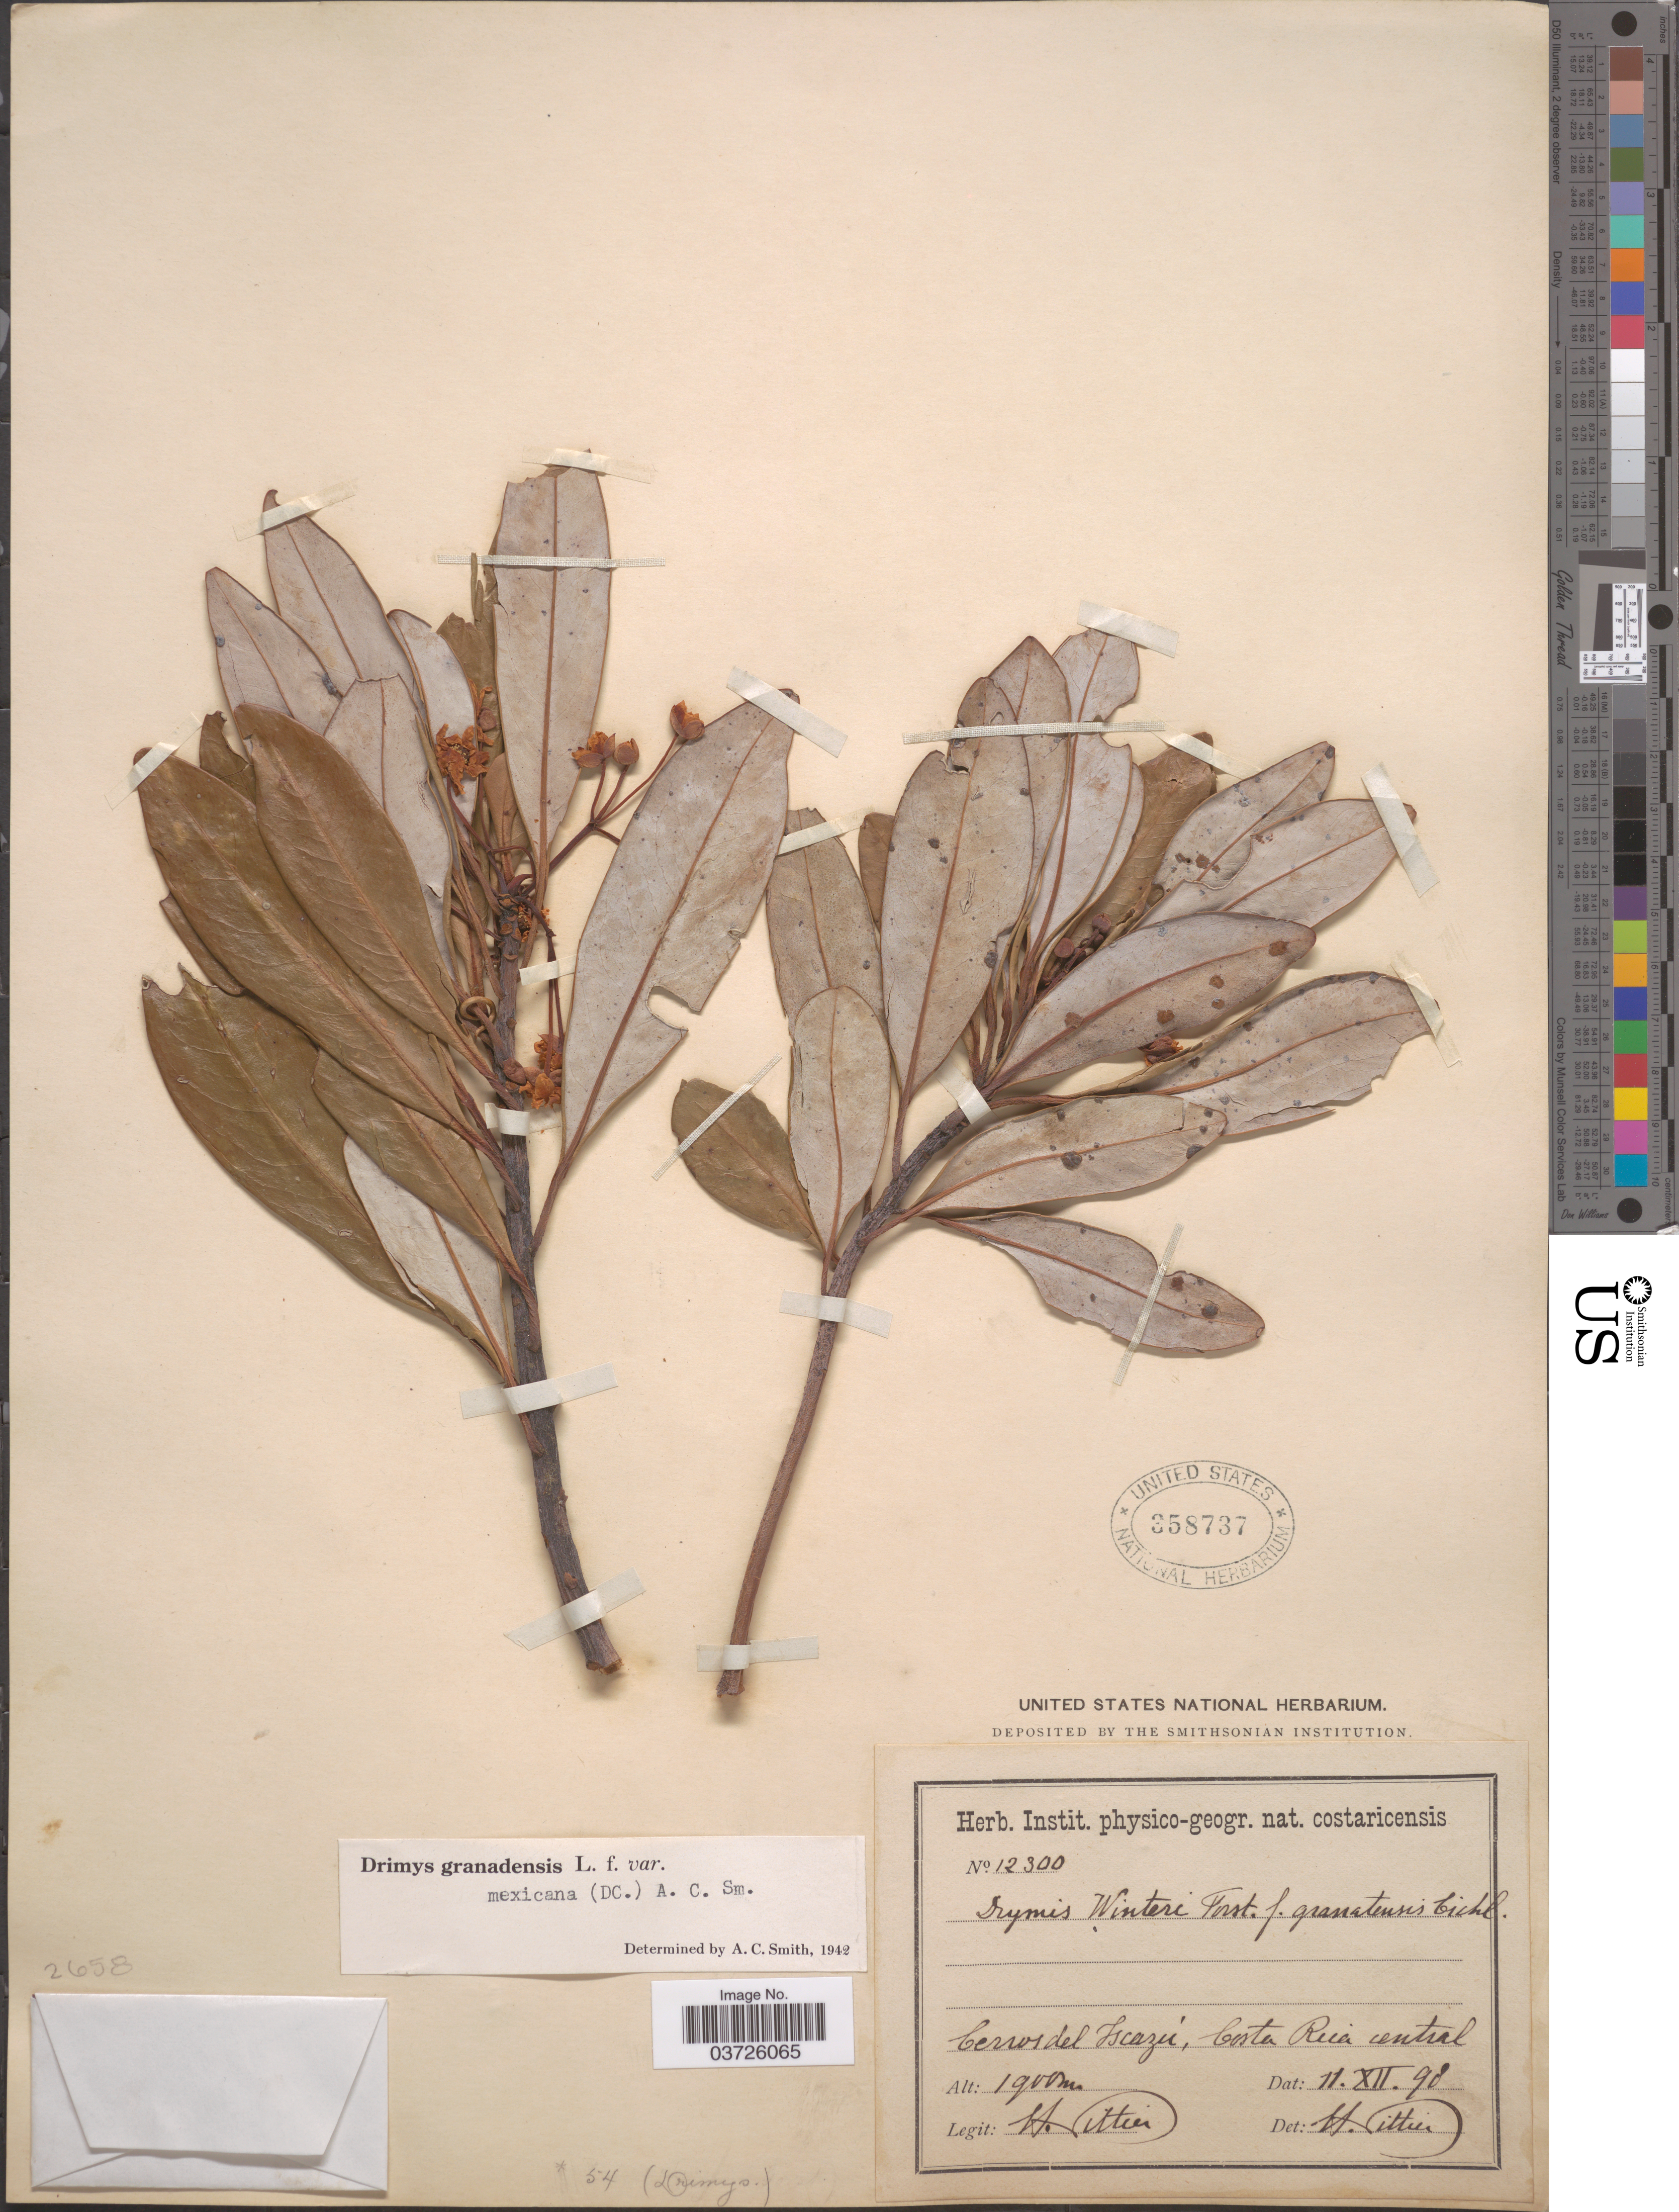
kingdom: Plantae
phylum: Tracheophyta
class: Magnoliopsida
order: Canellales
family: Winteraceae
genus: Drimys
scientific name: Drimys granadensis var. mexicana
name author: L. f.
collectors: H. F. Pittier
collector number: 12300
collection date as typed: Transcribed d/m/y: 11/12/98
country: Costa Rica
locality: Cerros del Iscazú, Costa Rica central.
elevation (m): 1900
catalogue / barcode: US 358737